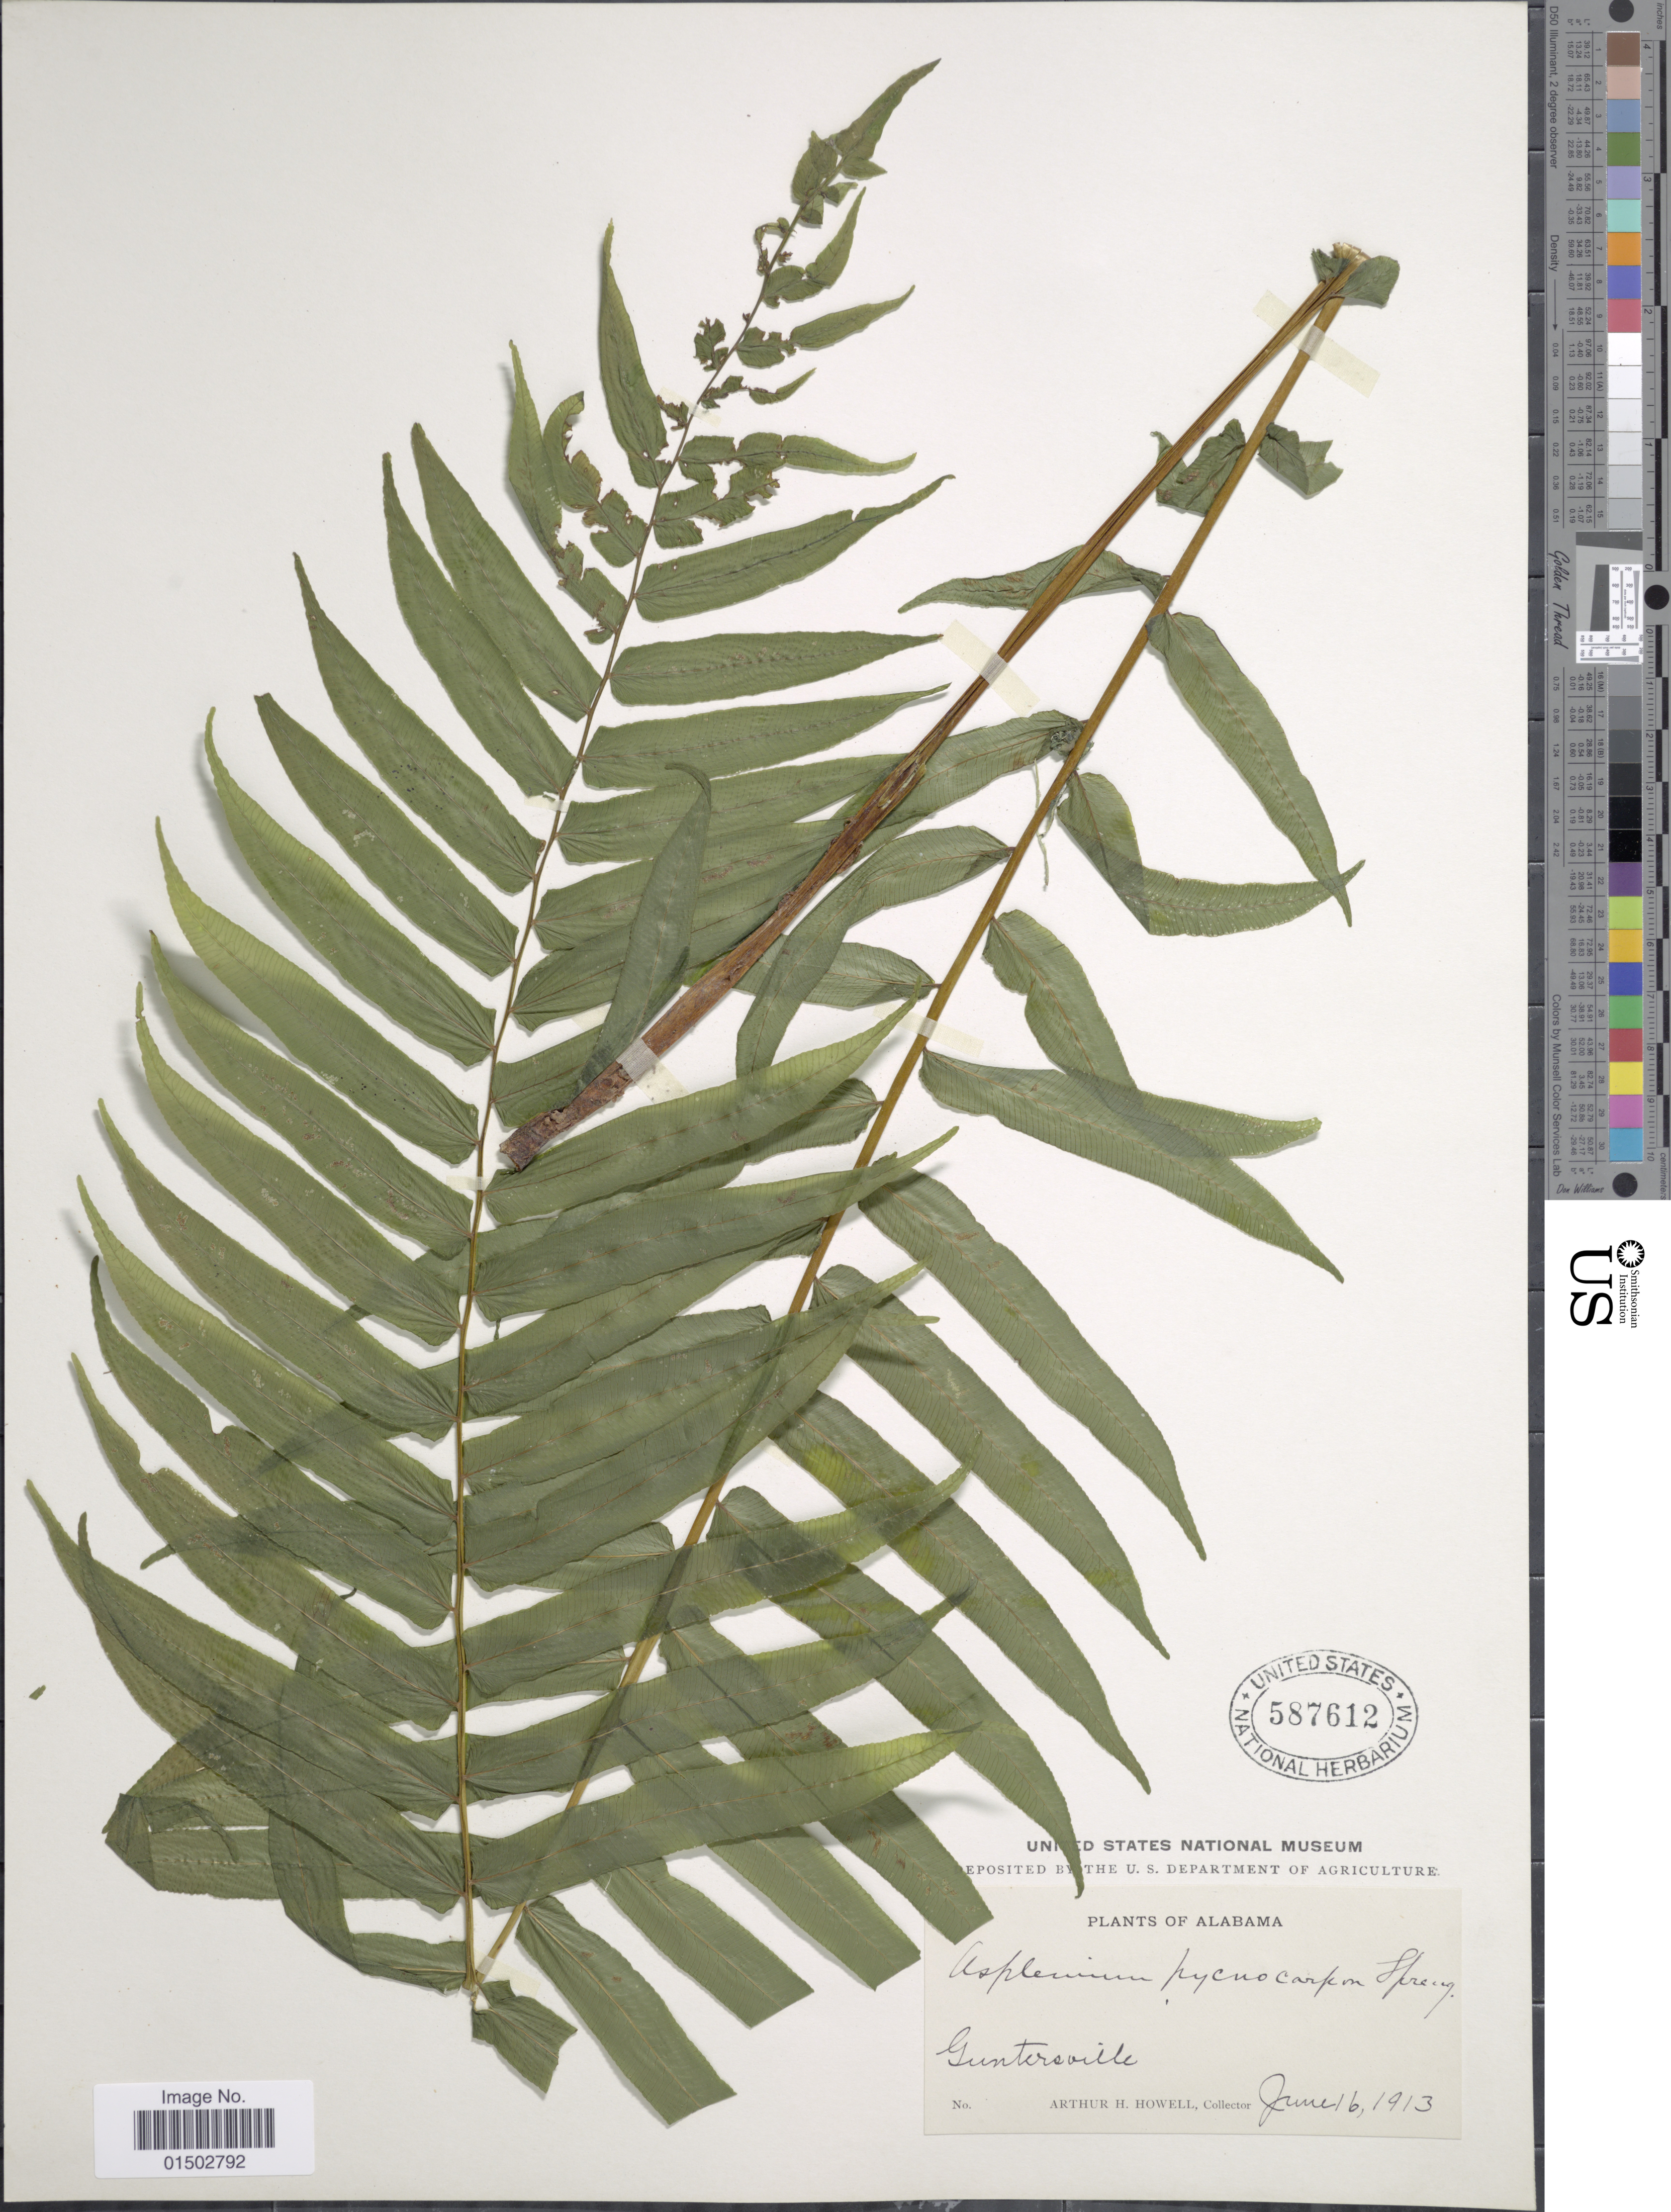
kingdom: Plantae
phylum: Tracheophyta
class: Polypodiopsida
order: Polypodiales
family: Diplaziopsidaceae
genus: Homalosorus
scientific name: Homalosorus pycnocarpos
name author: (Spreng.) Pic. Serm.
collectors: A. H. Howell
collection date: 1913-06-16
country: United States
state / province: Alabama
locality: Guntersville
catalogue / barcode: US 587612